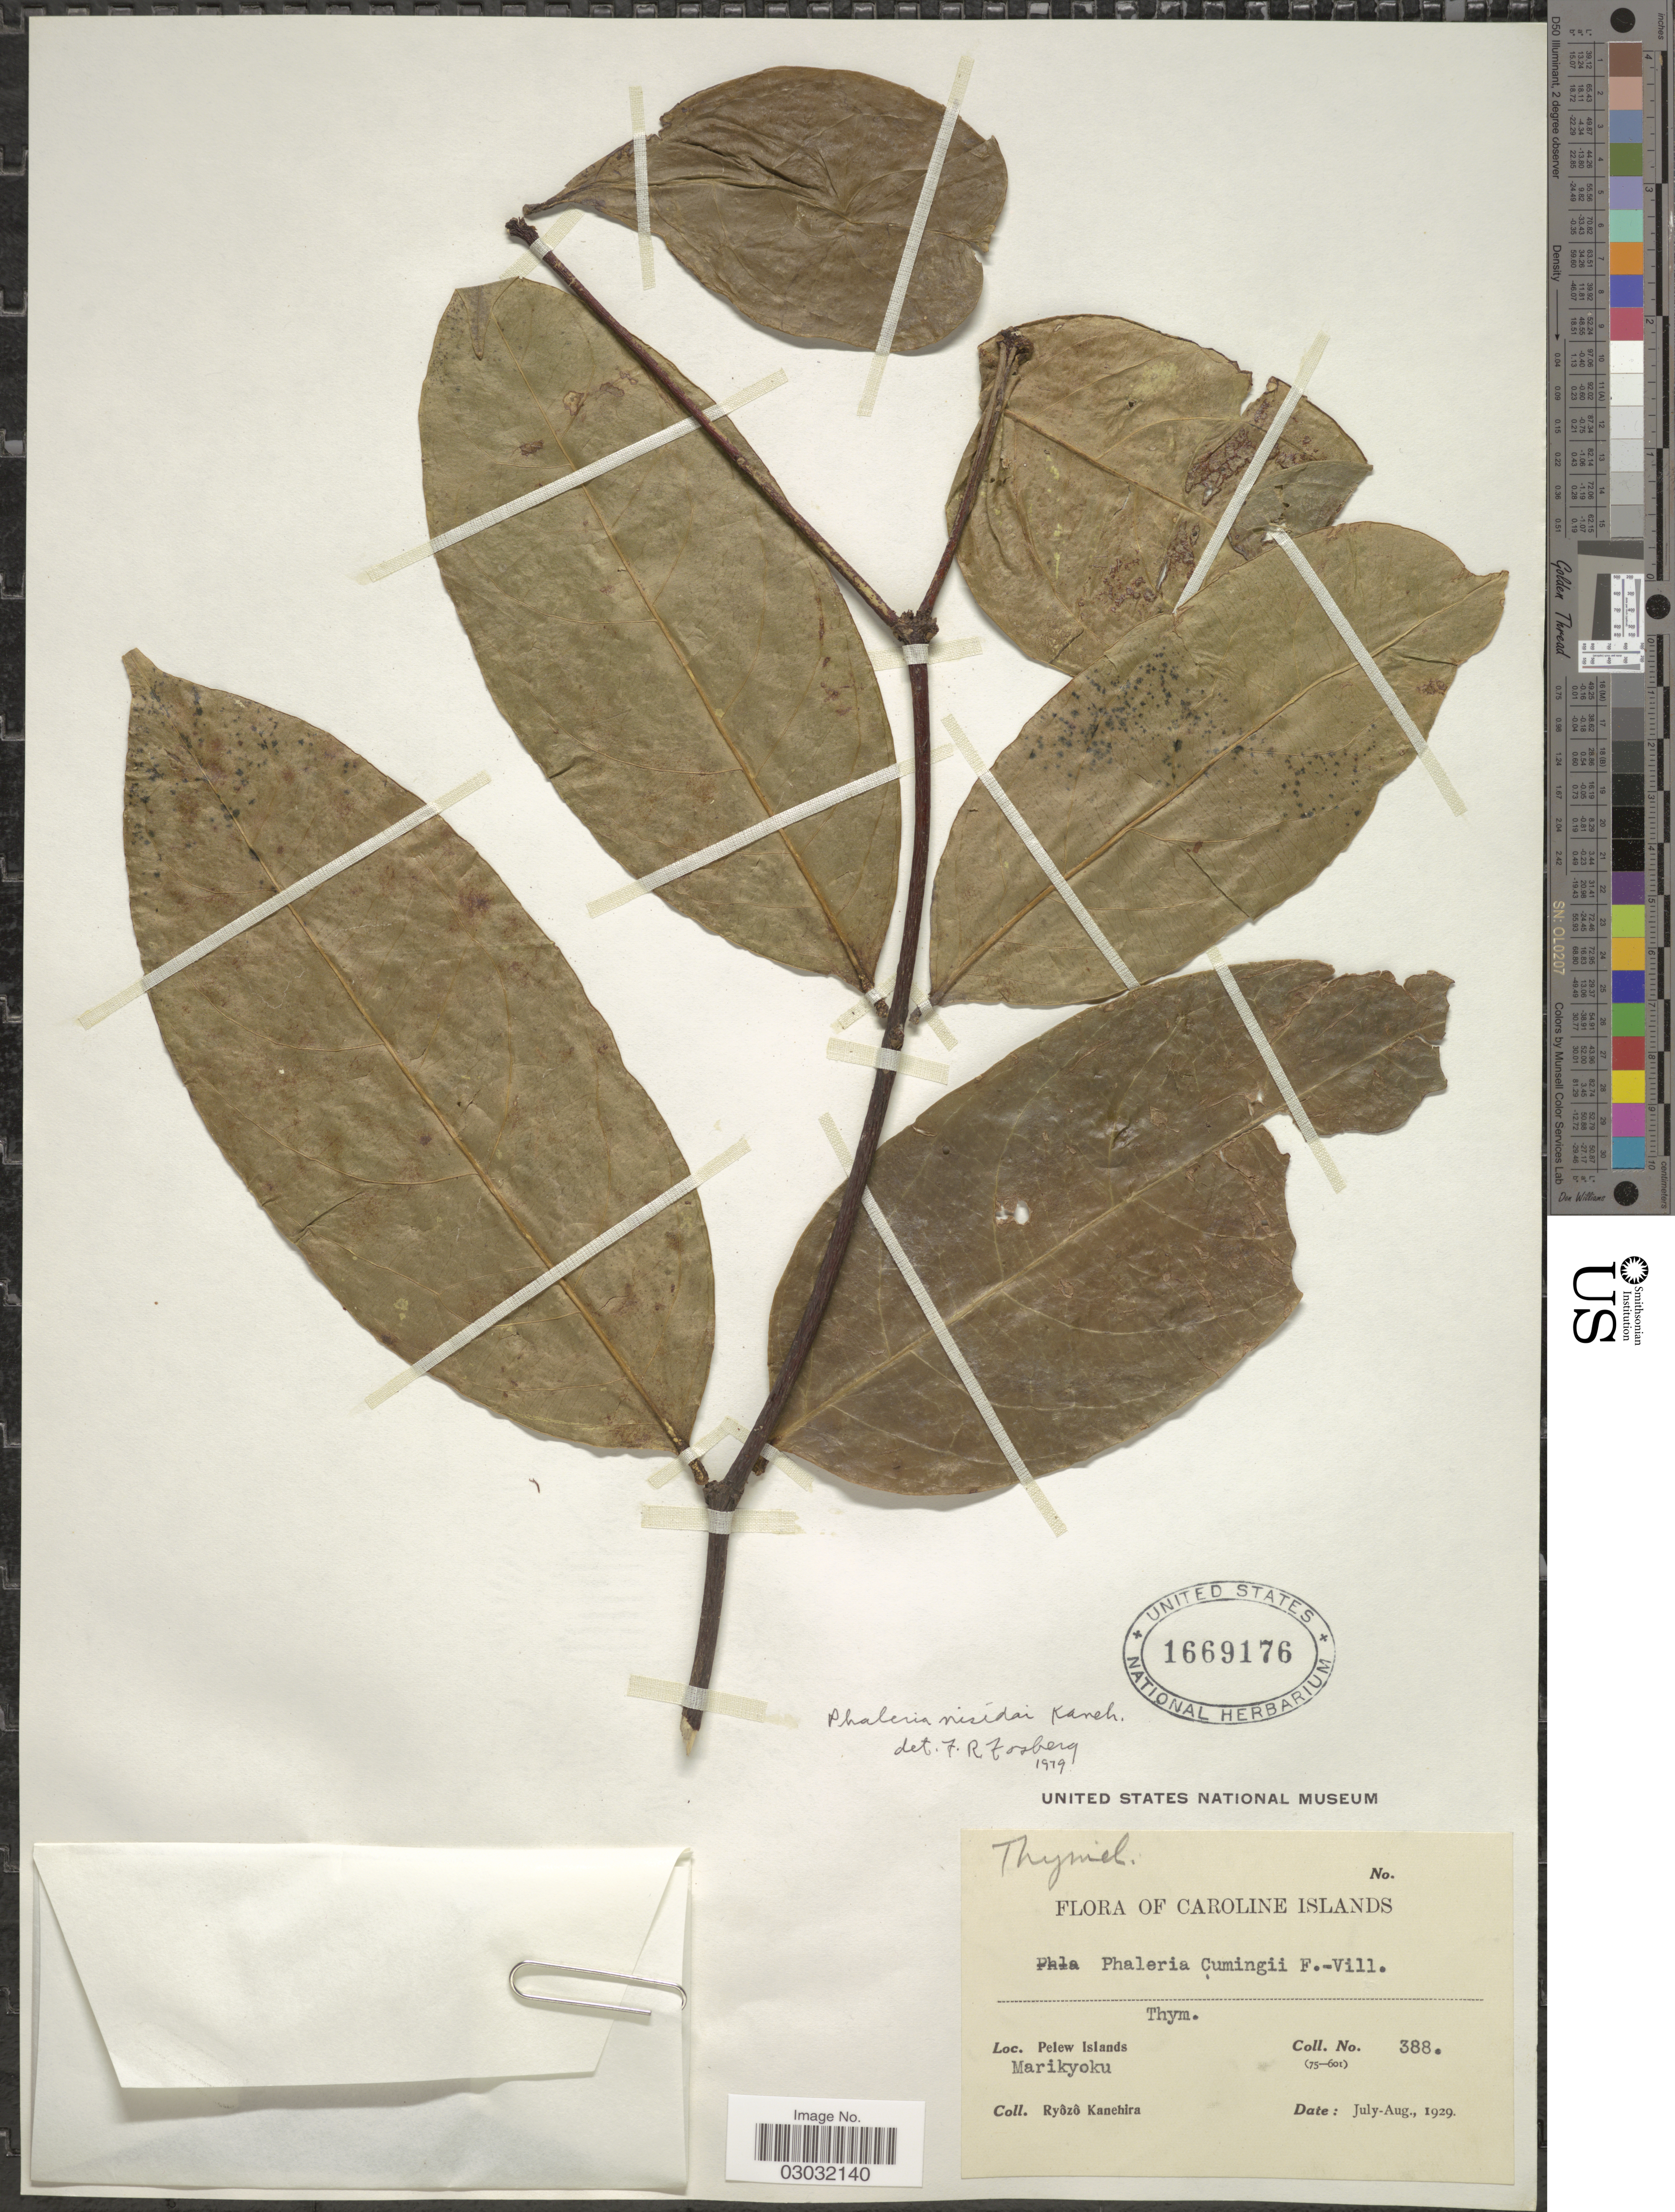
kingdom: Plantae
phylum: Tracheophyta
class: Magnoliopsida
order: Malvales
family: Thymelaeaceae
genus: Phaleria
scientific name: Phaleria nisidai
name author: Kaneh.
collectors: R. Kanehira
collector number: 388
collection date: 1929-07/1929-08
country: Palau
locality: Caroline Islands, Pelew Islands, Marikyoku.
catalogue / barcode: US 1669176